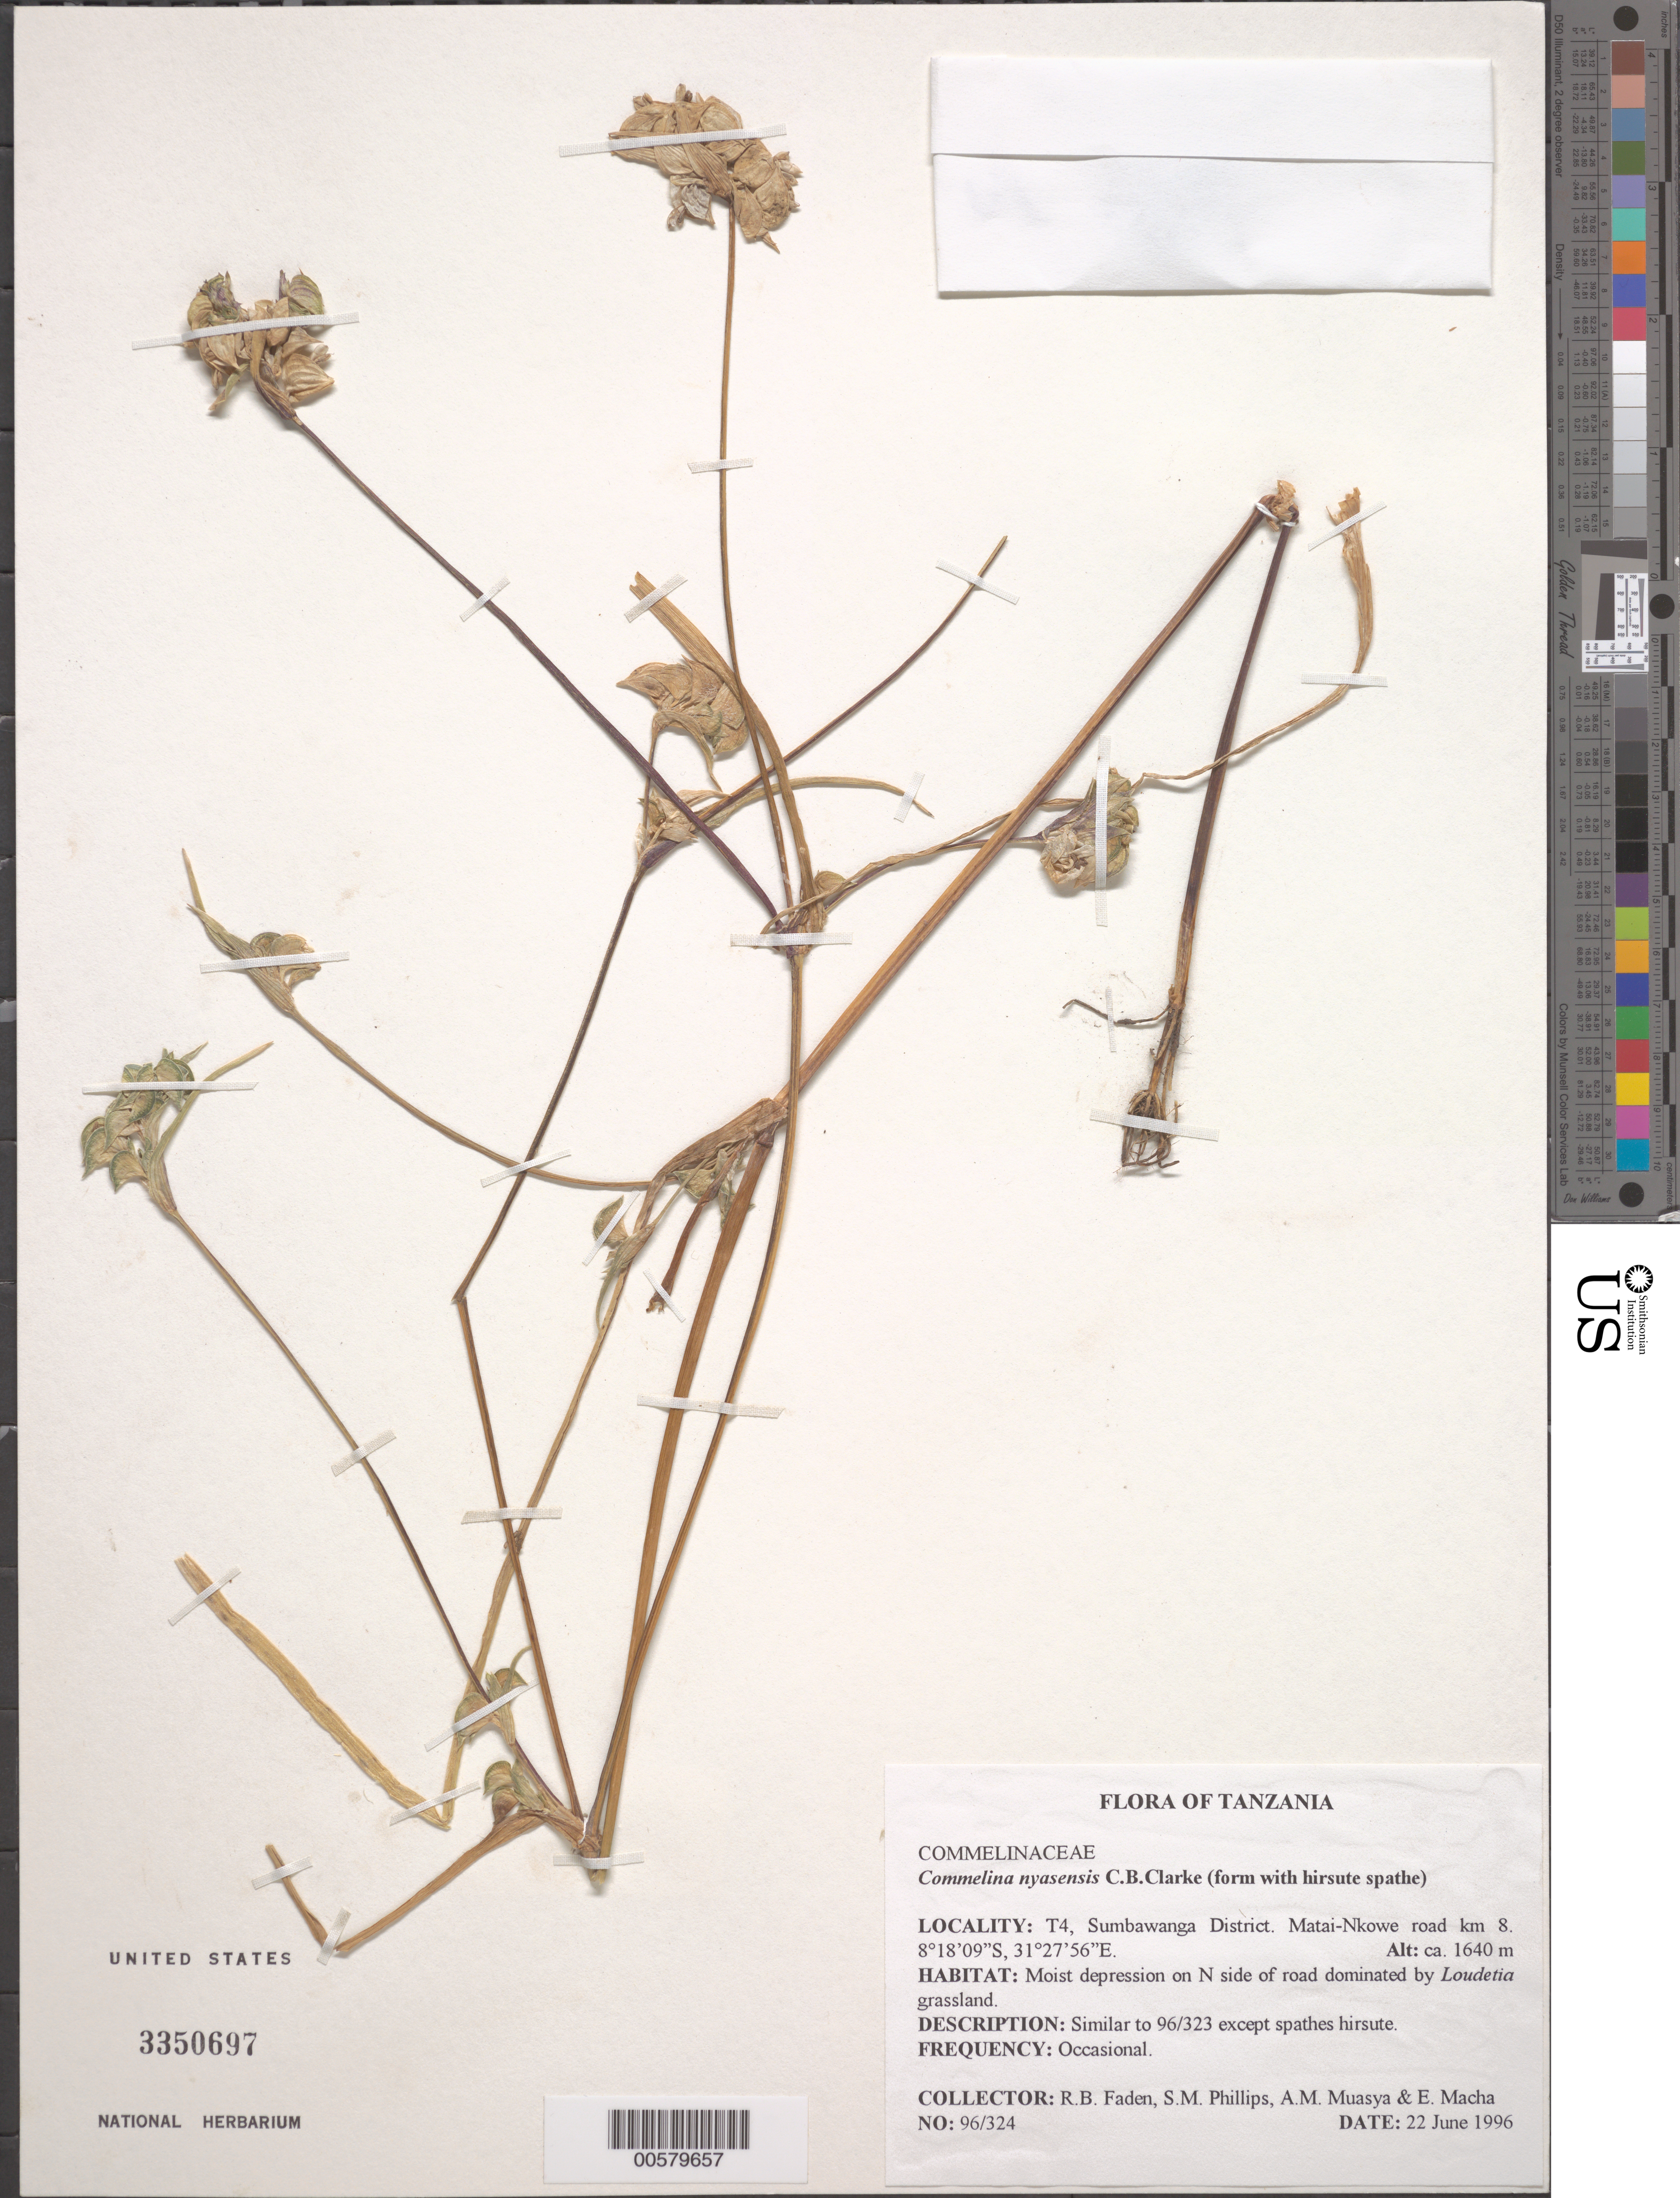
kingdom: Plantae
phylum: Tracheophyta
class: Liliopsida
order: Commelinales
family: Commelinaceae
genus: Commelina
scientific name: Commelina nyasensis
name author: C.B. Clarke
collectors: R. B. Faden, S. M. Phillips, A. Muasya & E. Macha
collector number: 96/324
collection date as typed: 22 Jun 1996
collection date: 1996-06-22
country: Tanzania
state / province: Rukwa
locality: Sumbawanga dist., matai-nkowe road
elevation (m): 1640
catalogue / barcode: US 3350697